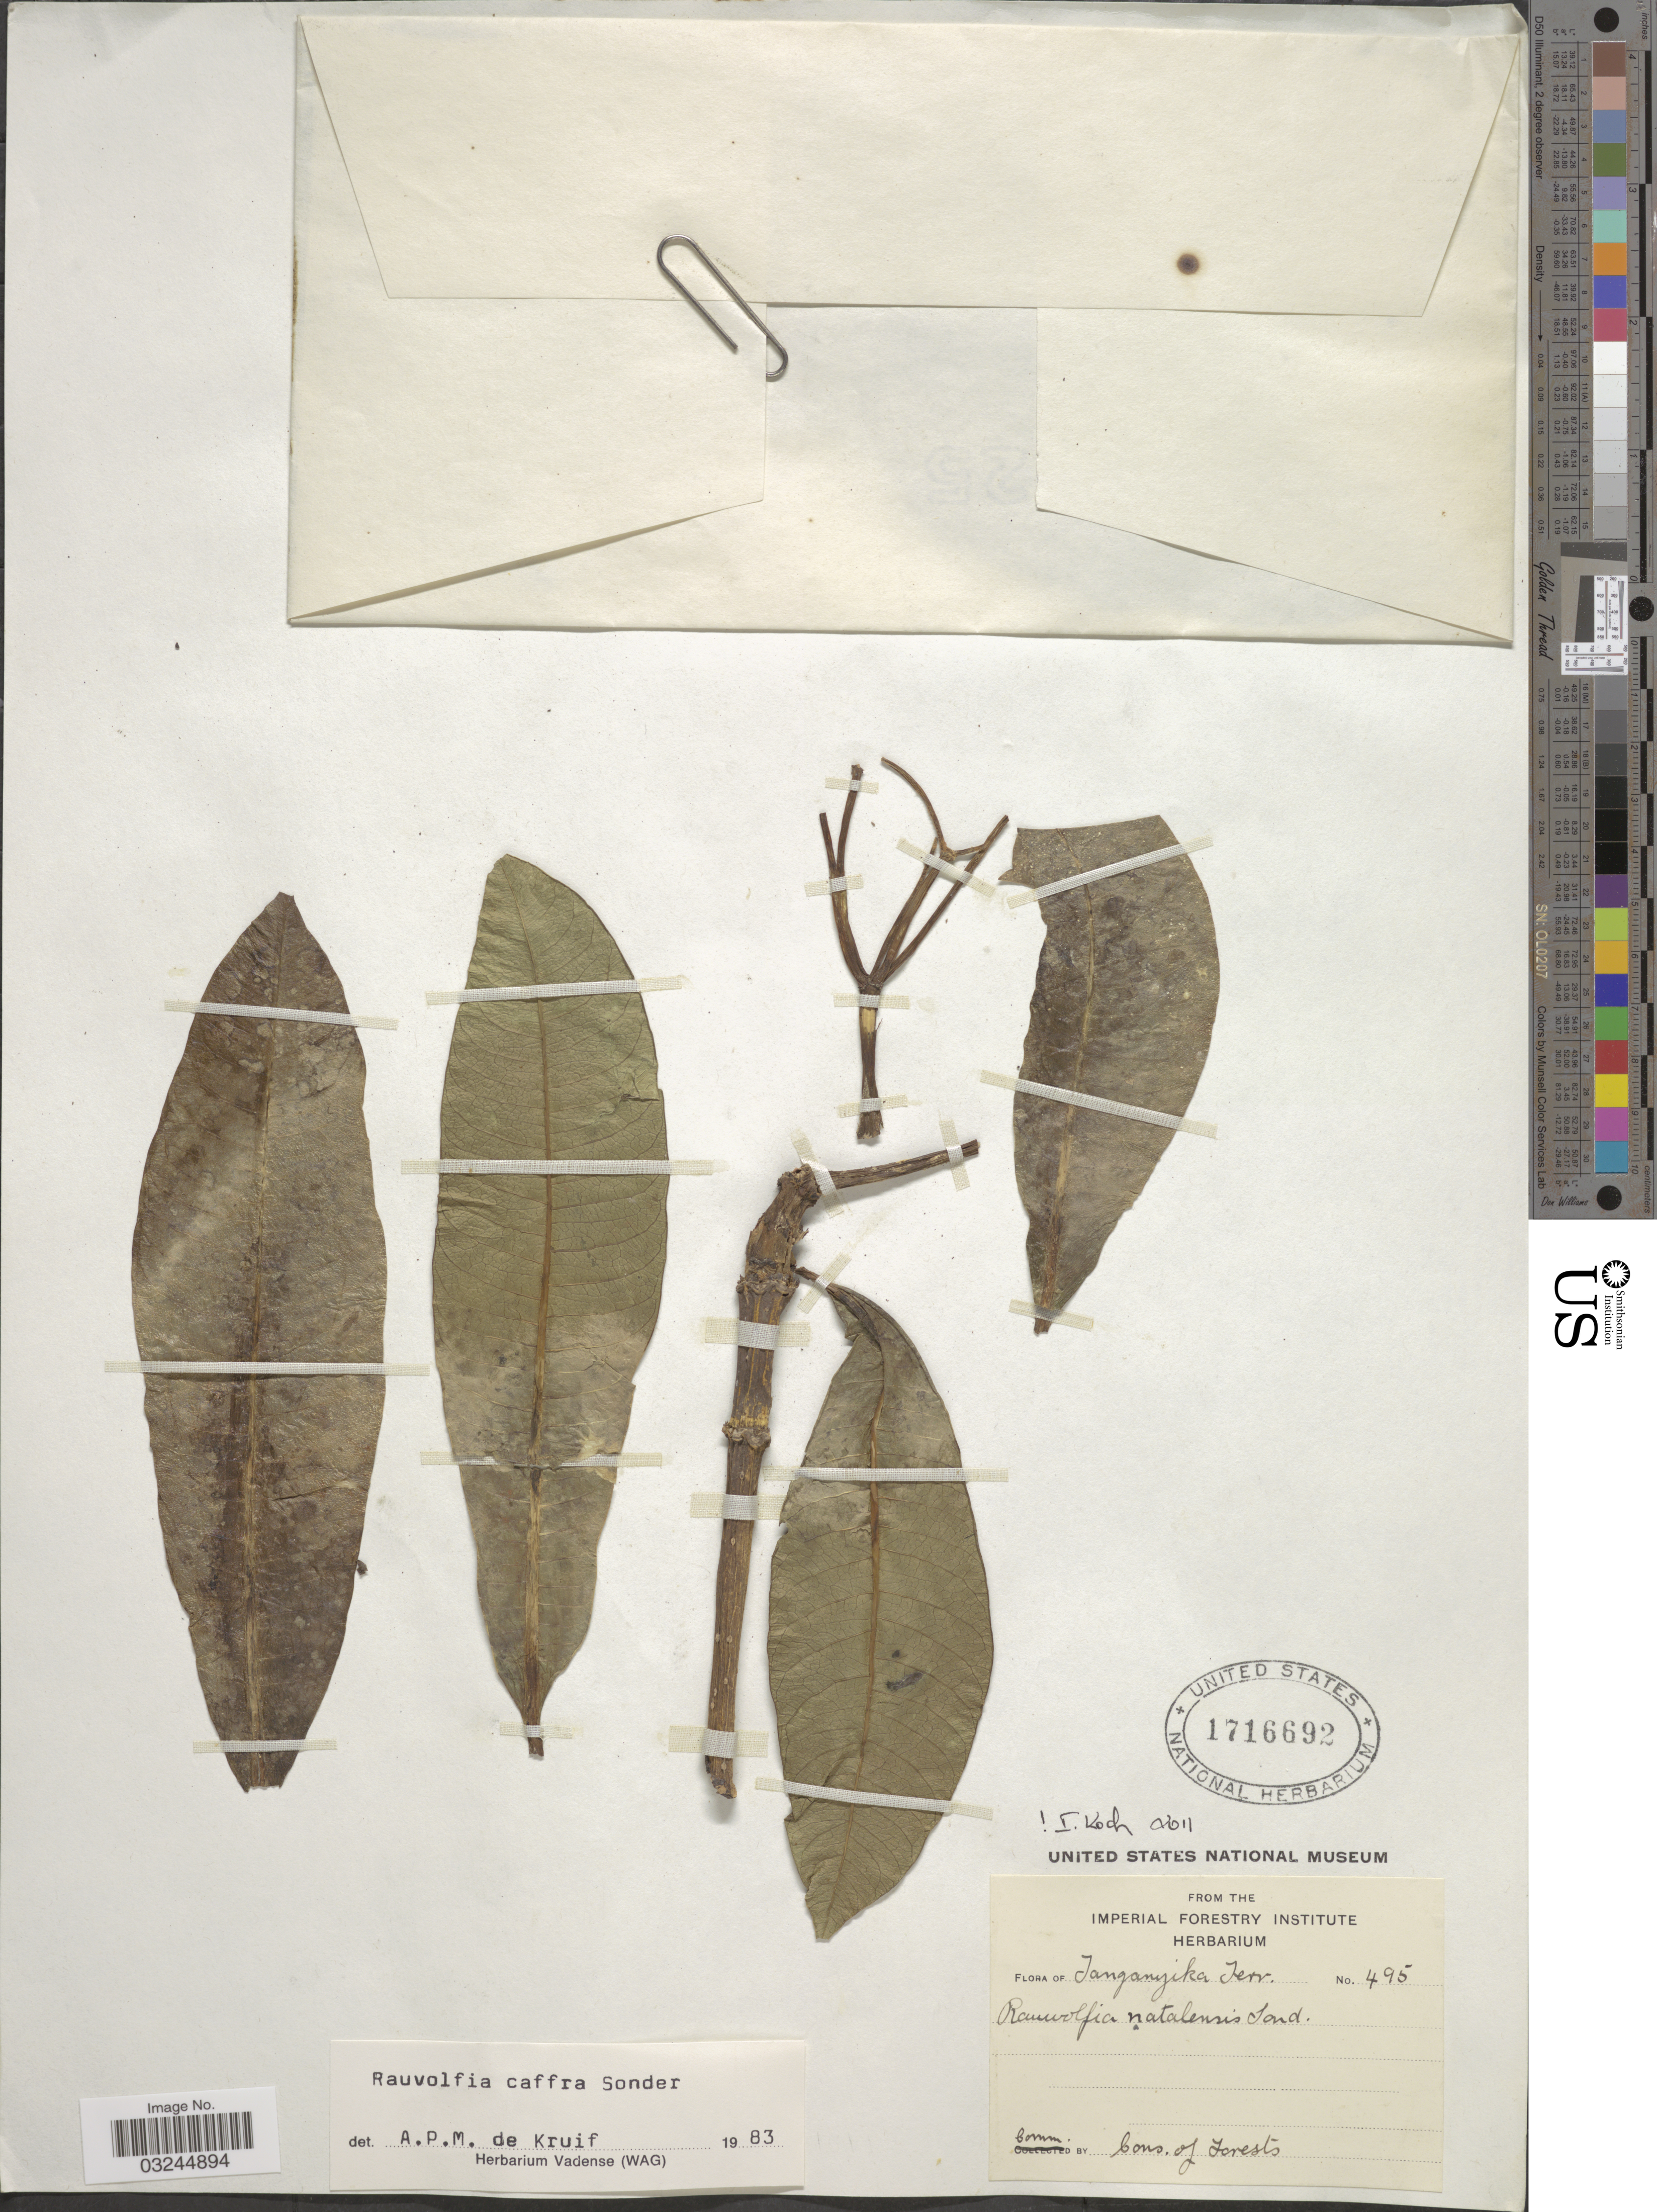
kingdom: Plantae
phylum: Tracheophyta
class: Magnoliopsida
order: Gentianales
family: Apocynaceae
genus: Rauvolfia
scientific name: Rauvolfia caffra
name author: Sond.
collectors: Imperial Forestry Institute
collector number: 495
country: Tanzania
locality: Tanganyika Terr.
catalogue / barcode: US 1716692